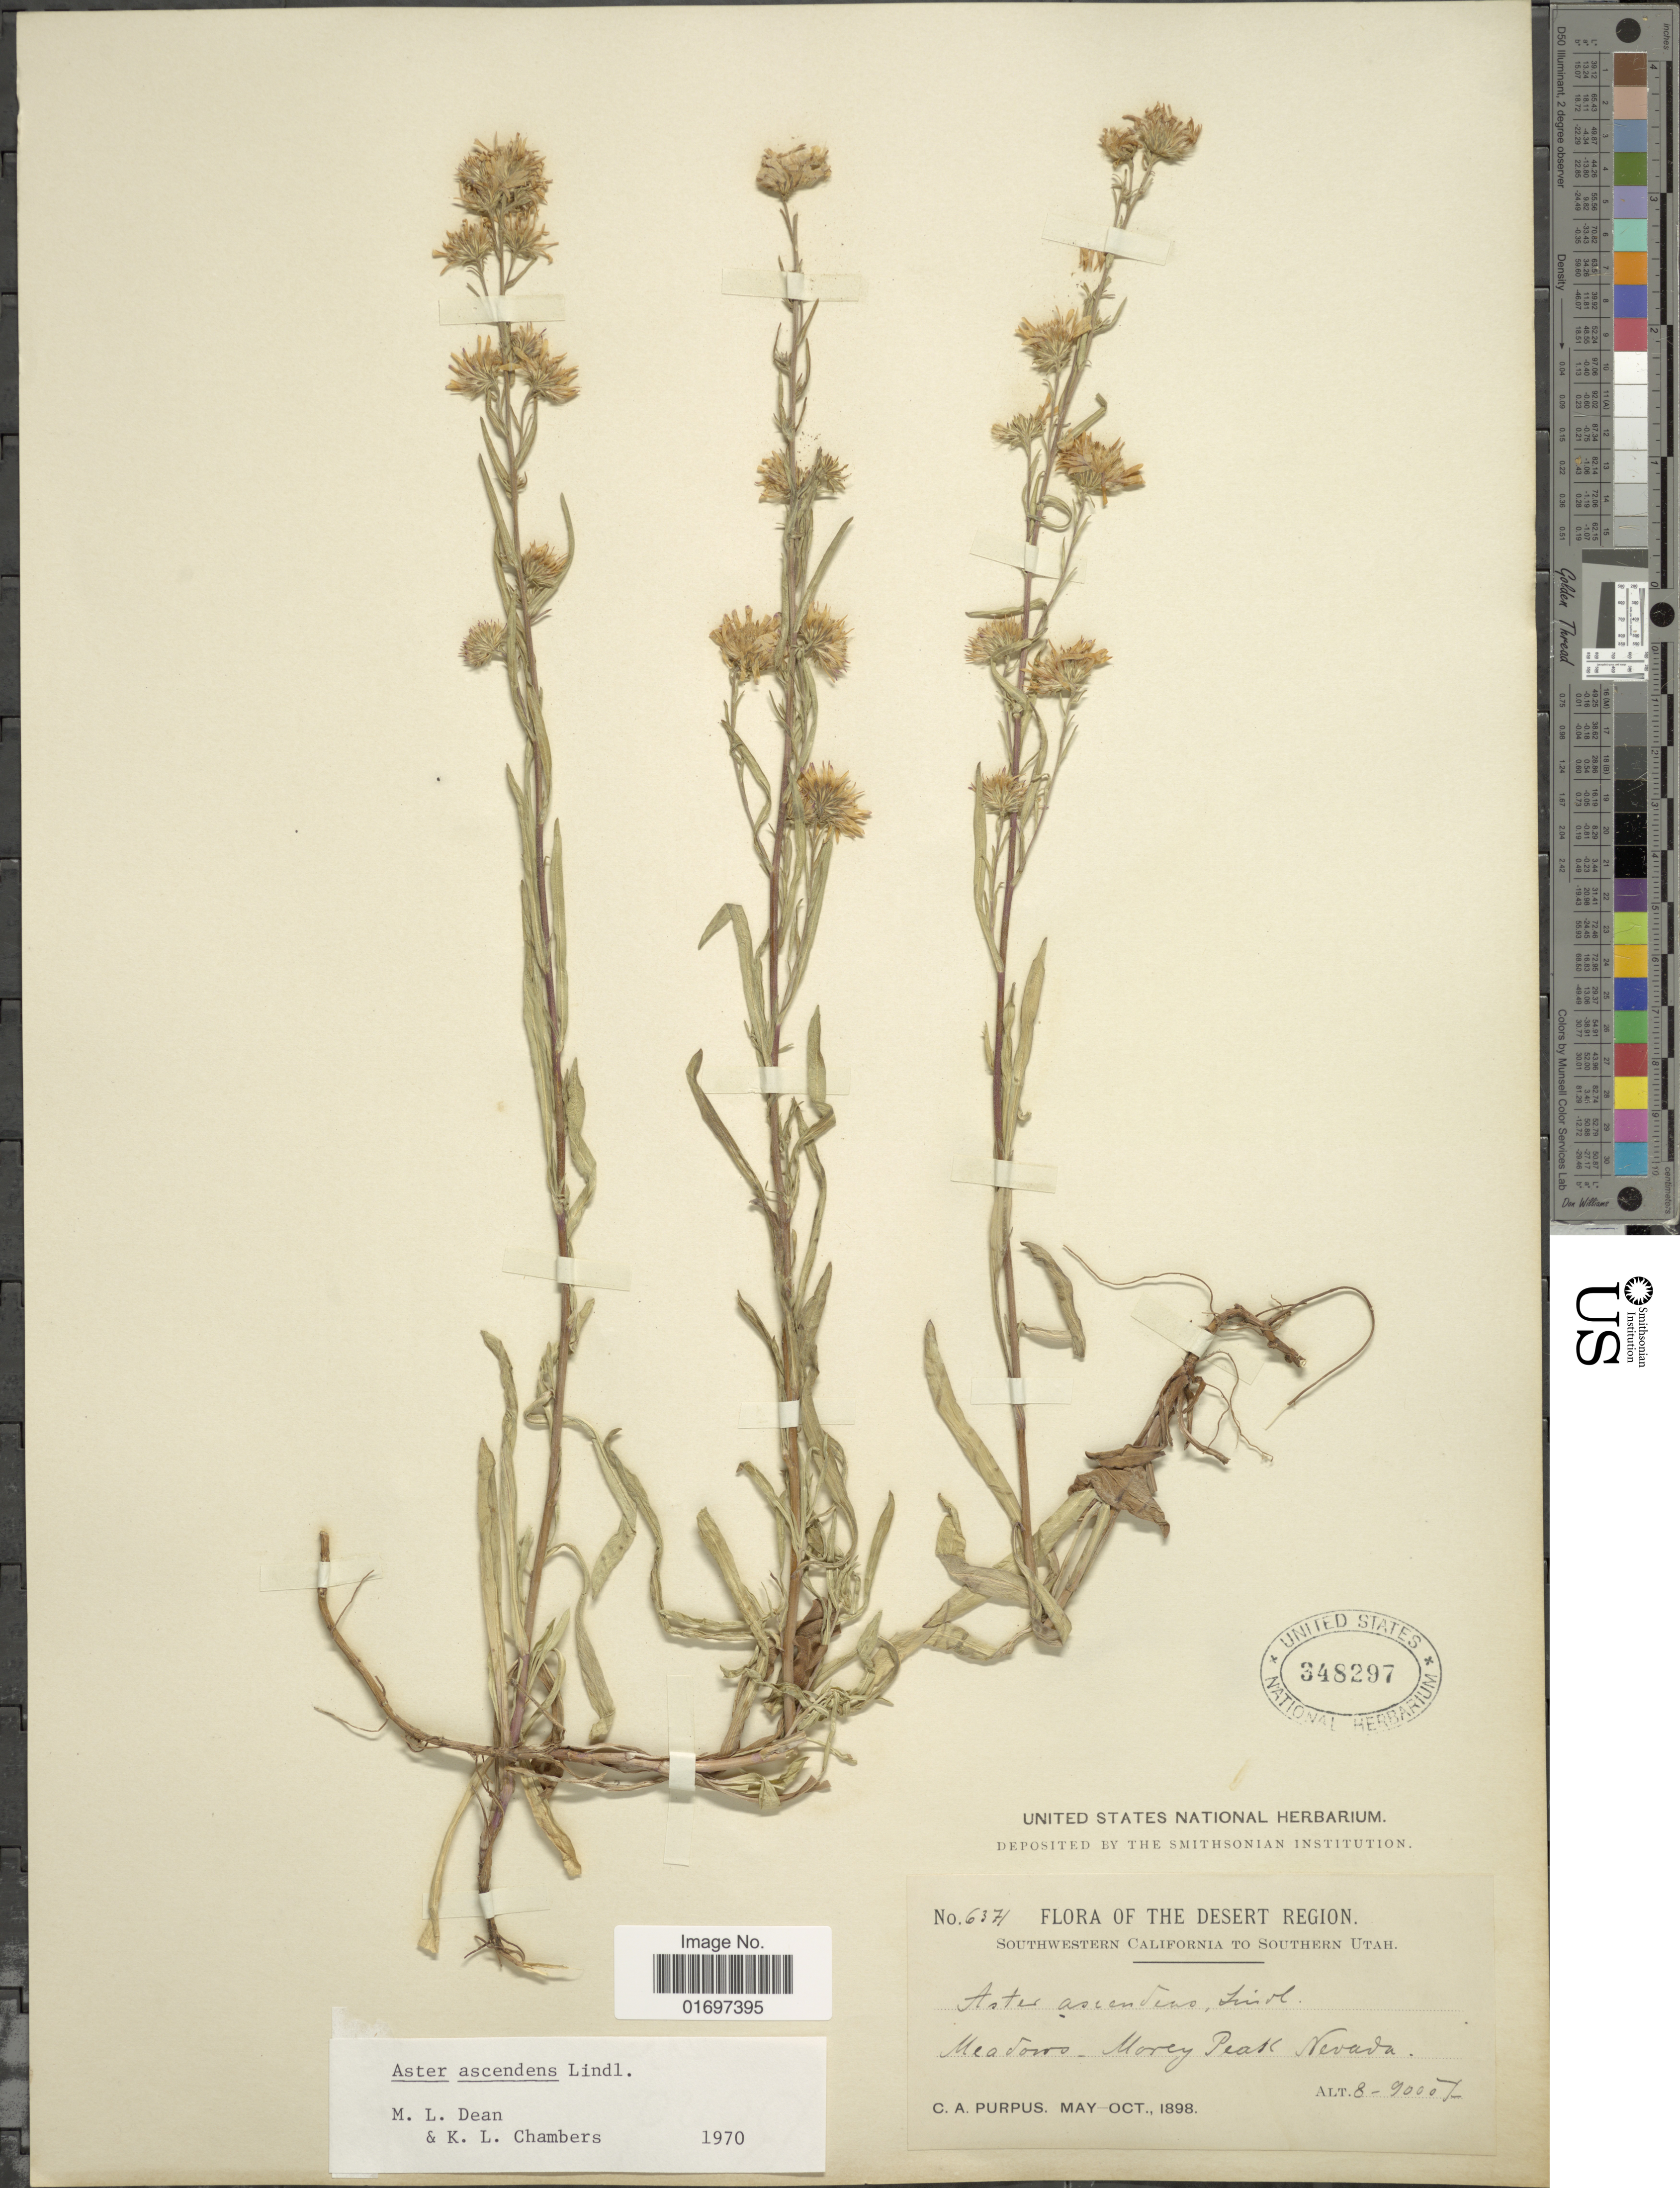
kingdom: Plantae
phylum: Tracheophyta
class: Magnoliopsida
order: Asterales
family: Asteraceae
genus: Symphyotrichum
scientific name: Symphyotrichum ascendens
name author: (Lindl.) G.L. Nesom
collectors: C. A. Purpus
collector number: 6371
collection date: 1898-05/1898-10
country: United States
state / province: Nevada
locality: Desert Region. Meadows - Morey Peak Nevada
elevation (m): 2438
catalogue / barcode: US 348297